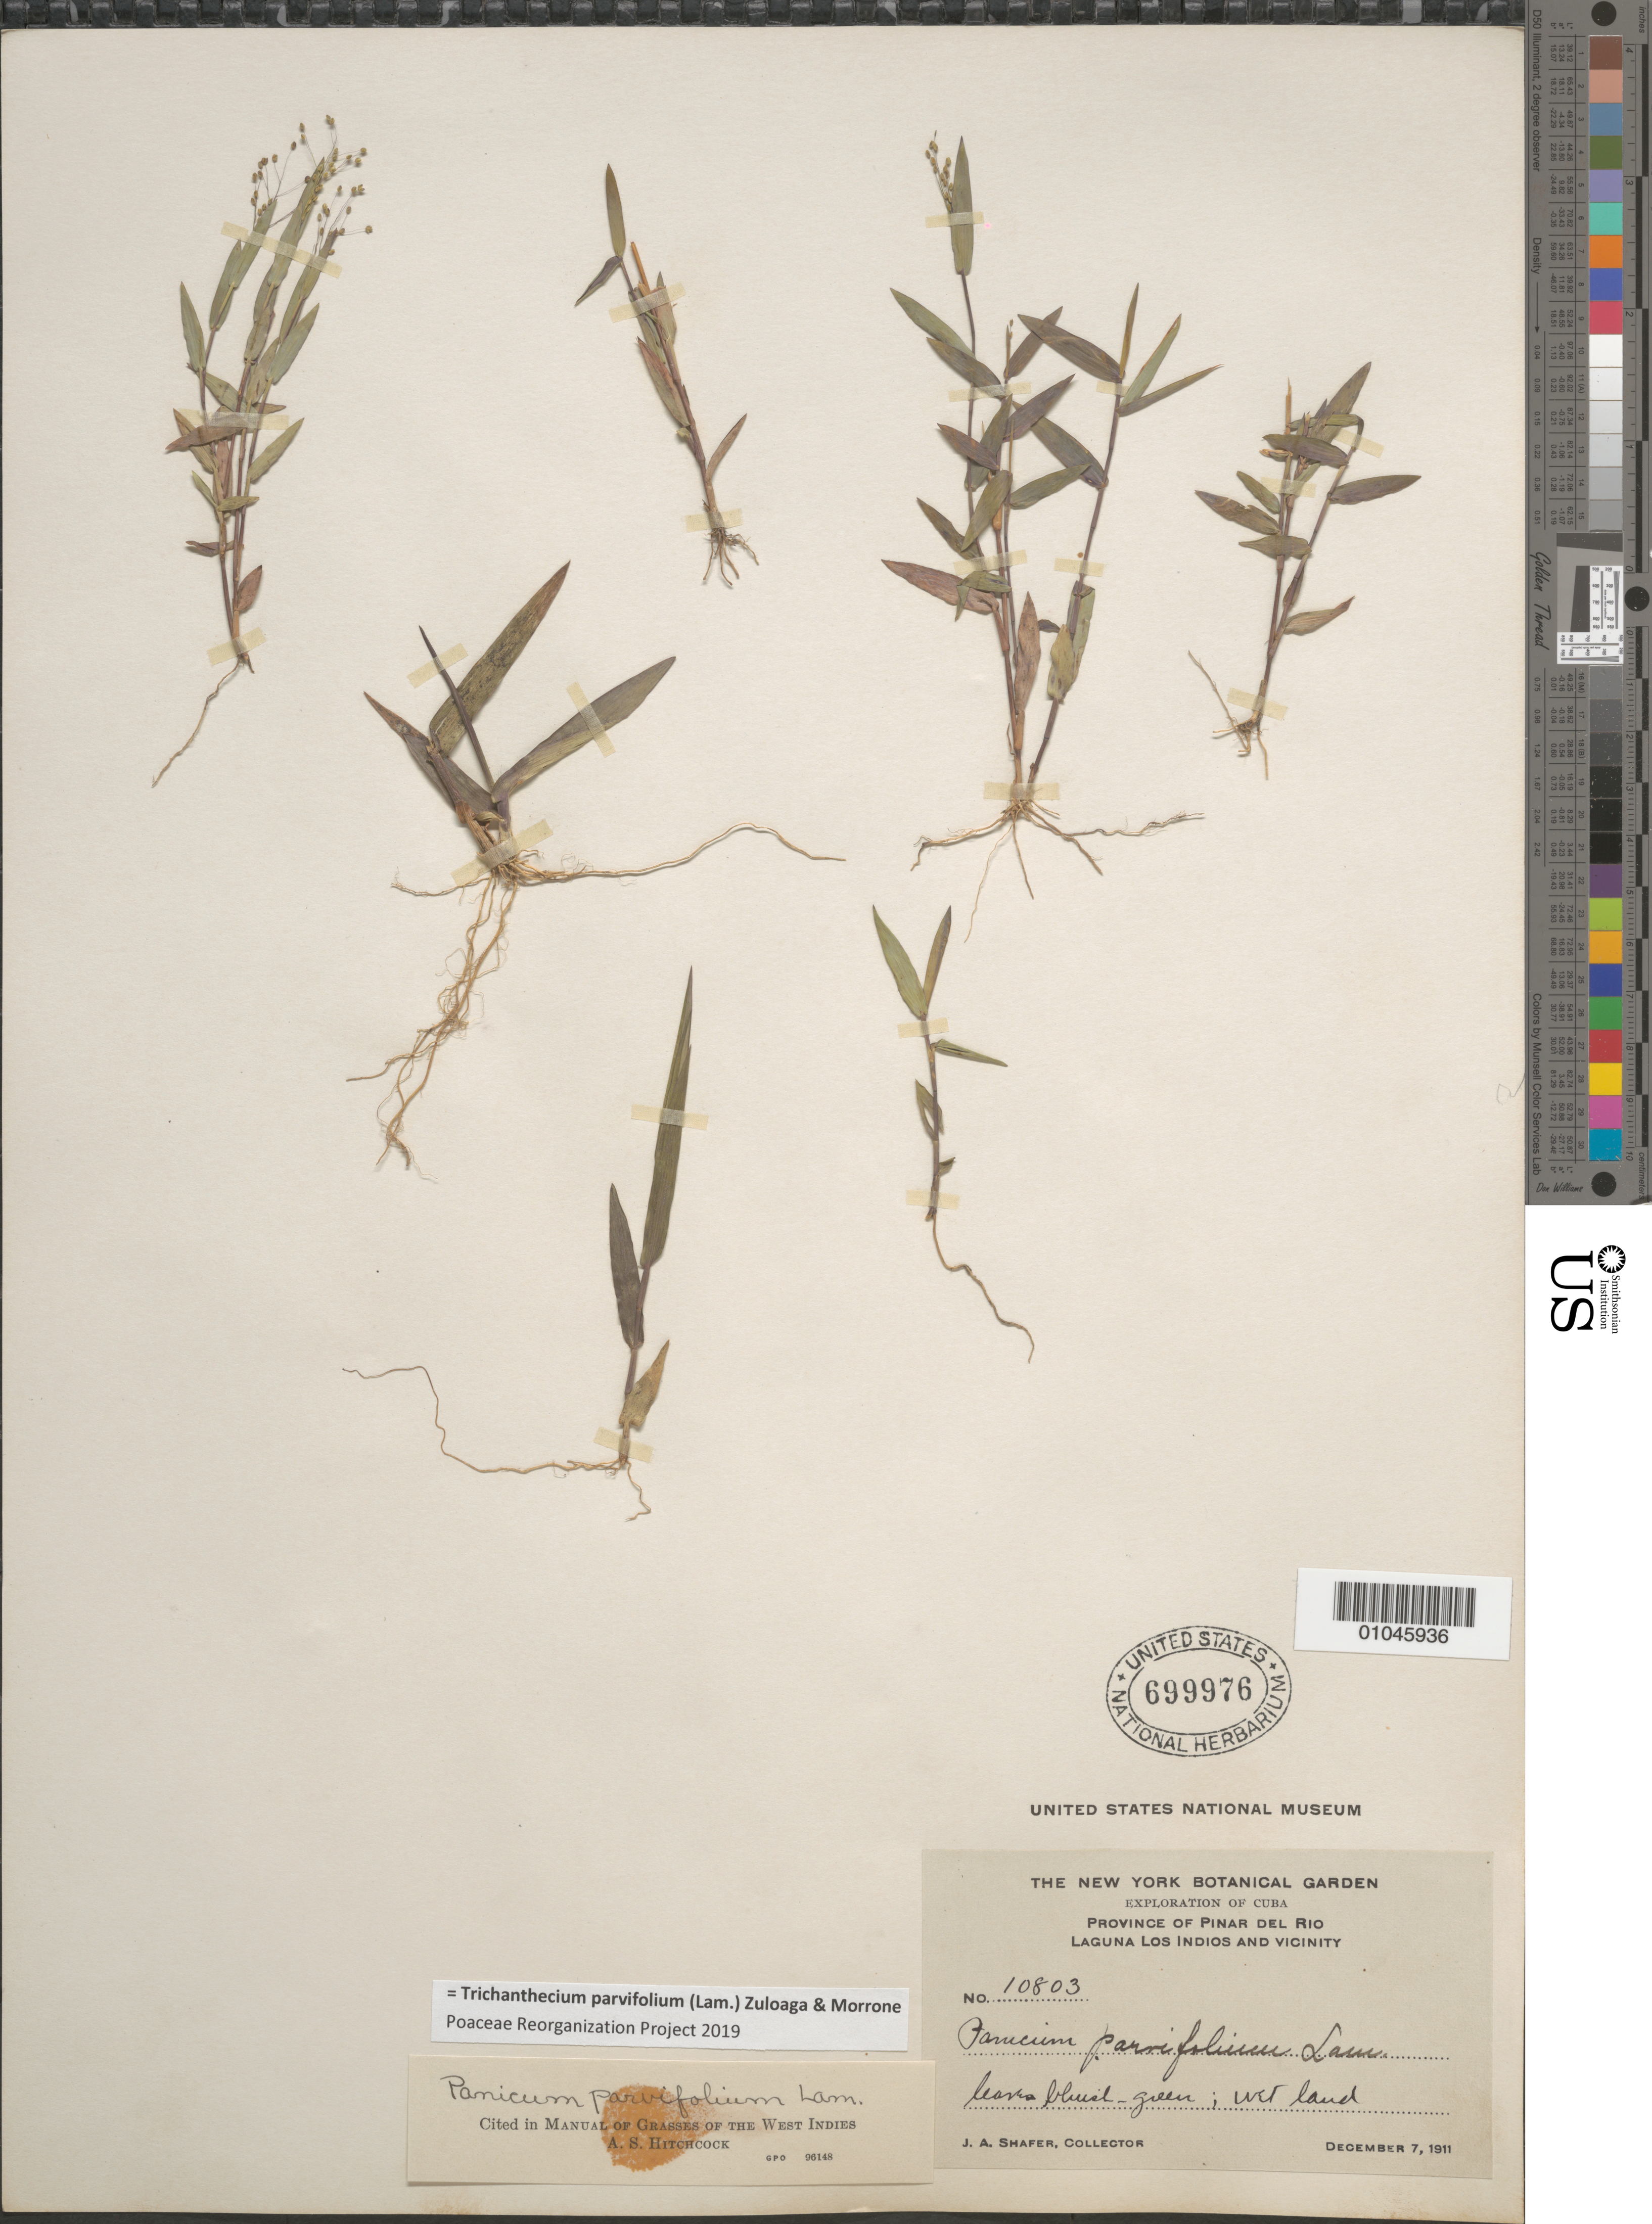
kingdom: Plantae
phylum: Tracheophyta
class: Liliopsida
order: Poales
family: Poaceae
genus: Panicum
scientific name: Panicum parvifolium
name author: Lam.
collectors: J. A. Shafer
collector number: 10803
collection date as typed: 07 Dec 1911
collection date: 1911-12-07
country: Cuba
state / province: Pinar del Rio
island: Cuba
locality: Laguna Los Indios and vicinity Leaves bluish-green; wet land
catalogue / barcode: US 699976